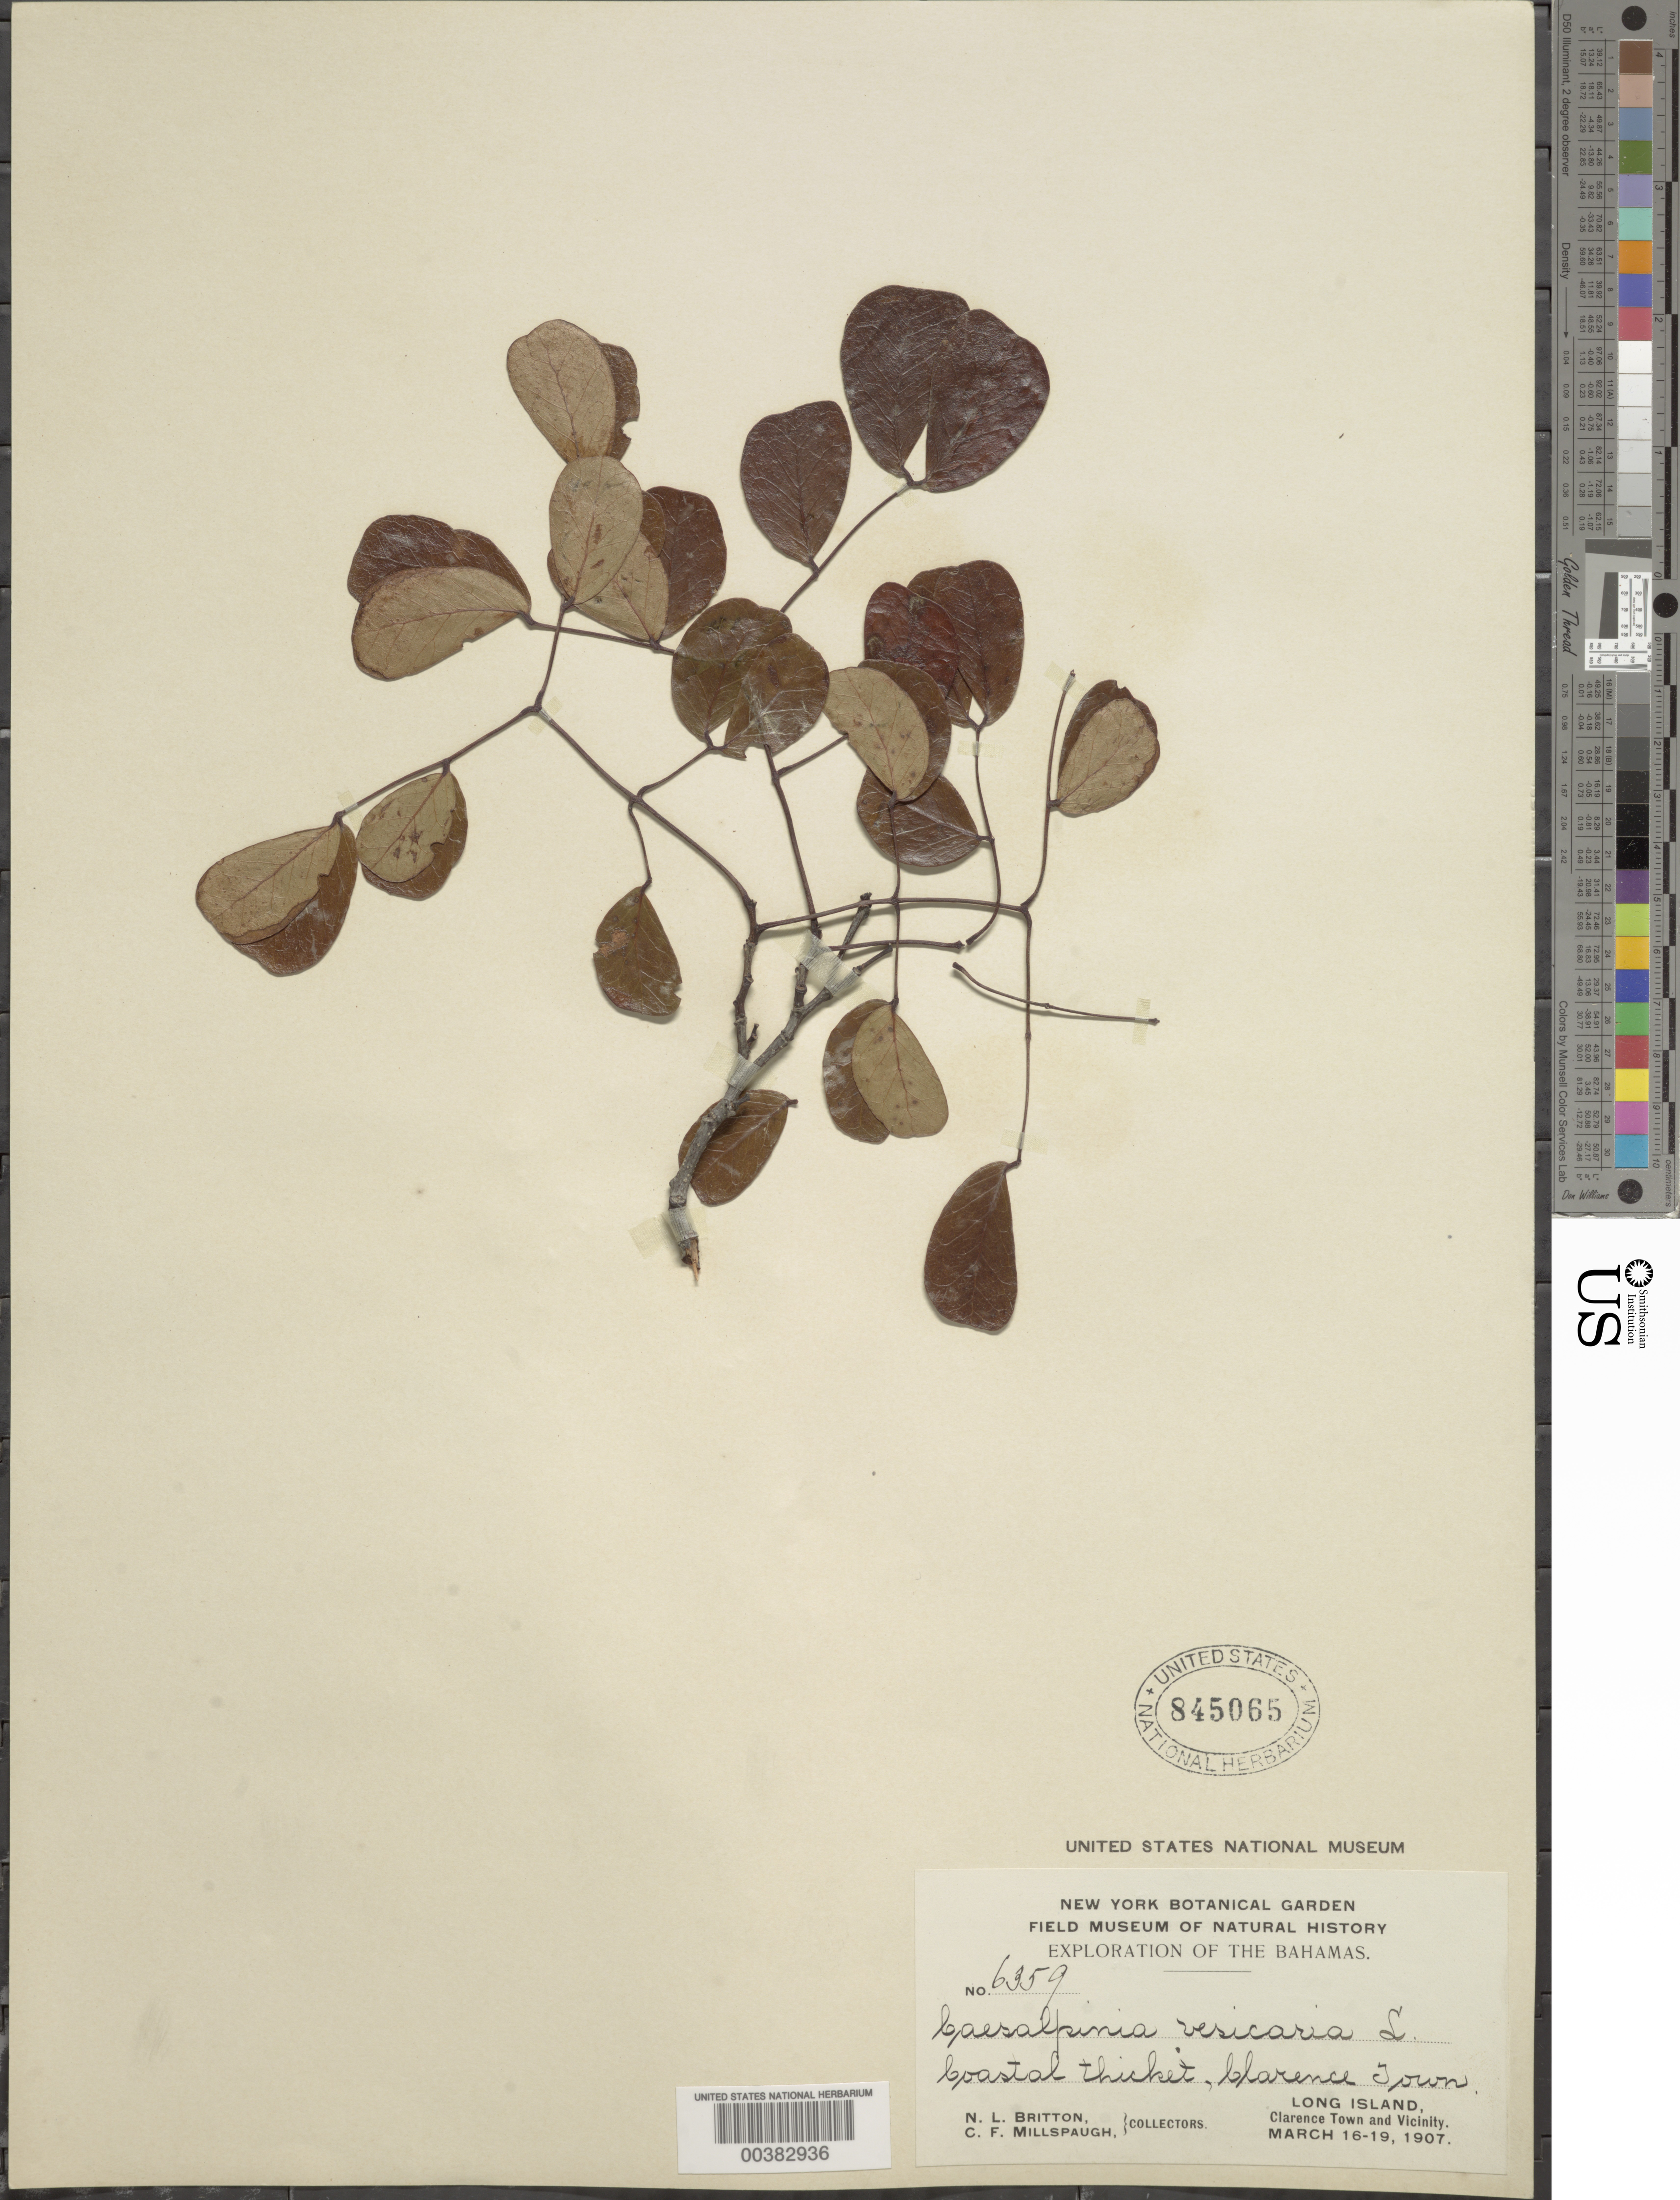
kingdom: Plantae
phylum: Tracheophyta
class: Magnoliopsida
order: Fabales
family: Fabaceae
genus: Tara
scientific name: Tara vesicaria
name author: (L.) Molinari et al.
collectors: N. Britton & C. F. Millspaugh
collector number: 6359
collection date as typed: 16 Mar 1907 to 19 Mar 1907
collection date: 1907-03-16/1907-03-19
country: Bahamas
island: Long Island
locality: Clarence town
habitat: Coastal thicket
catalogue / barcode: US 845065